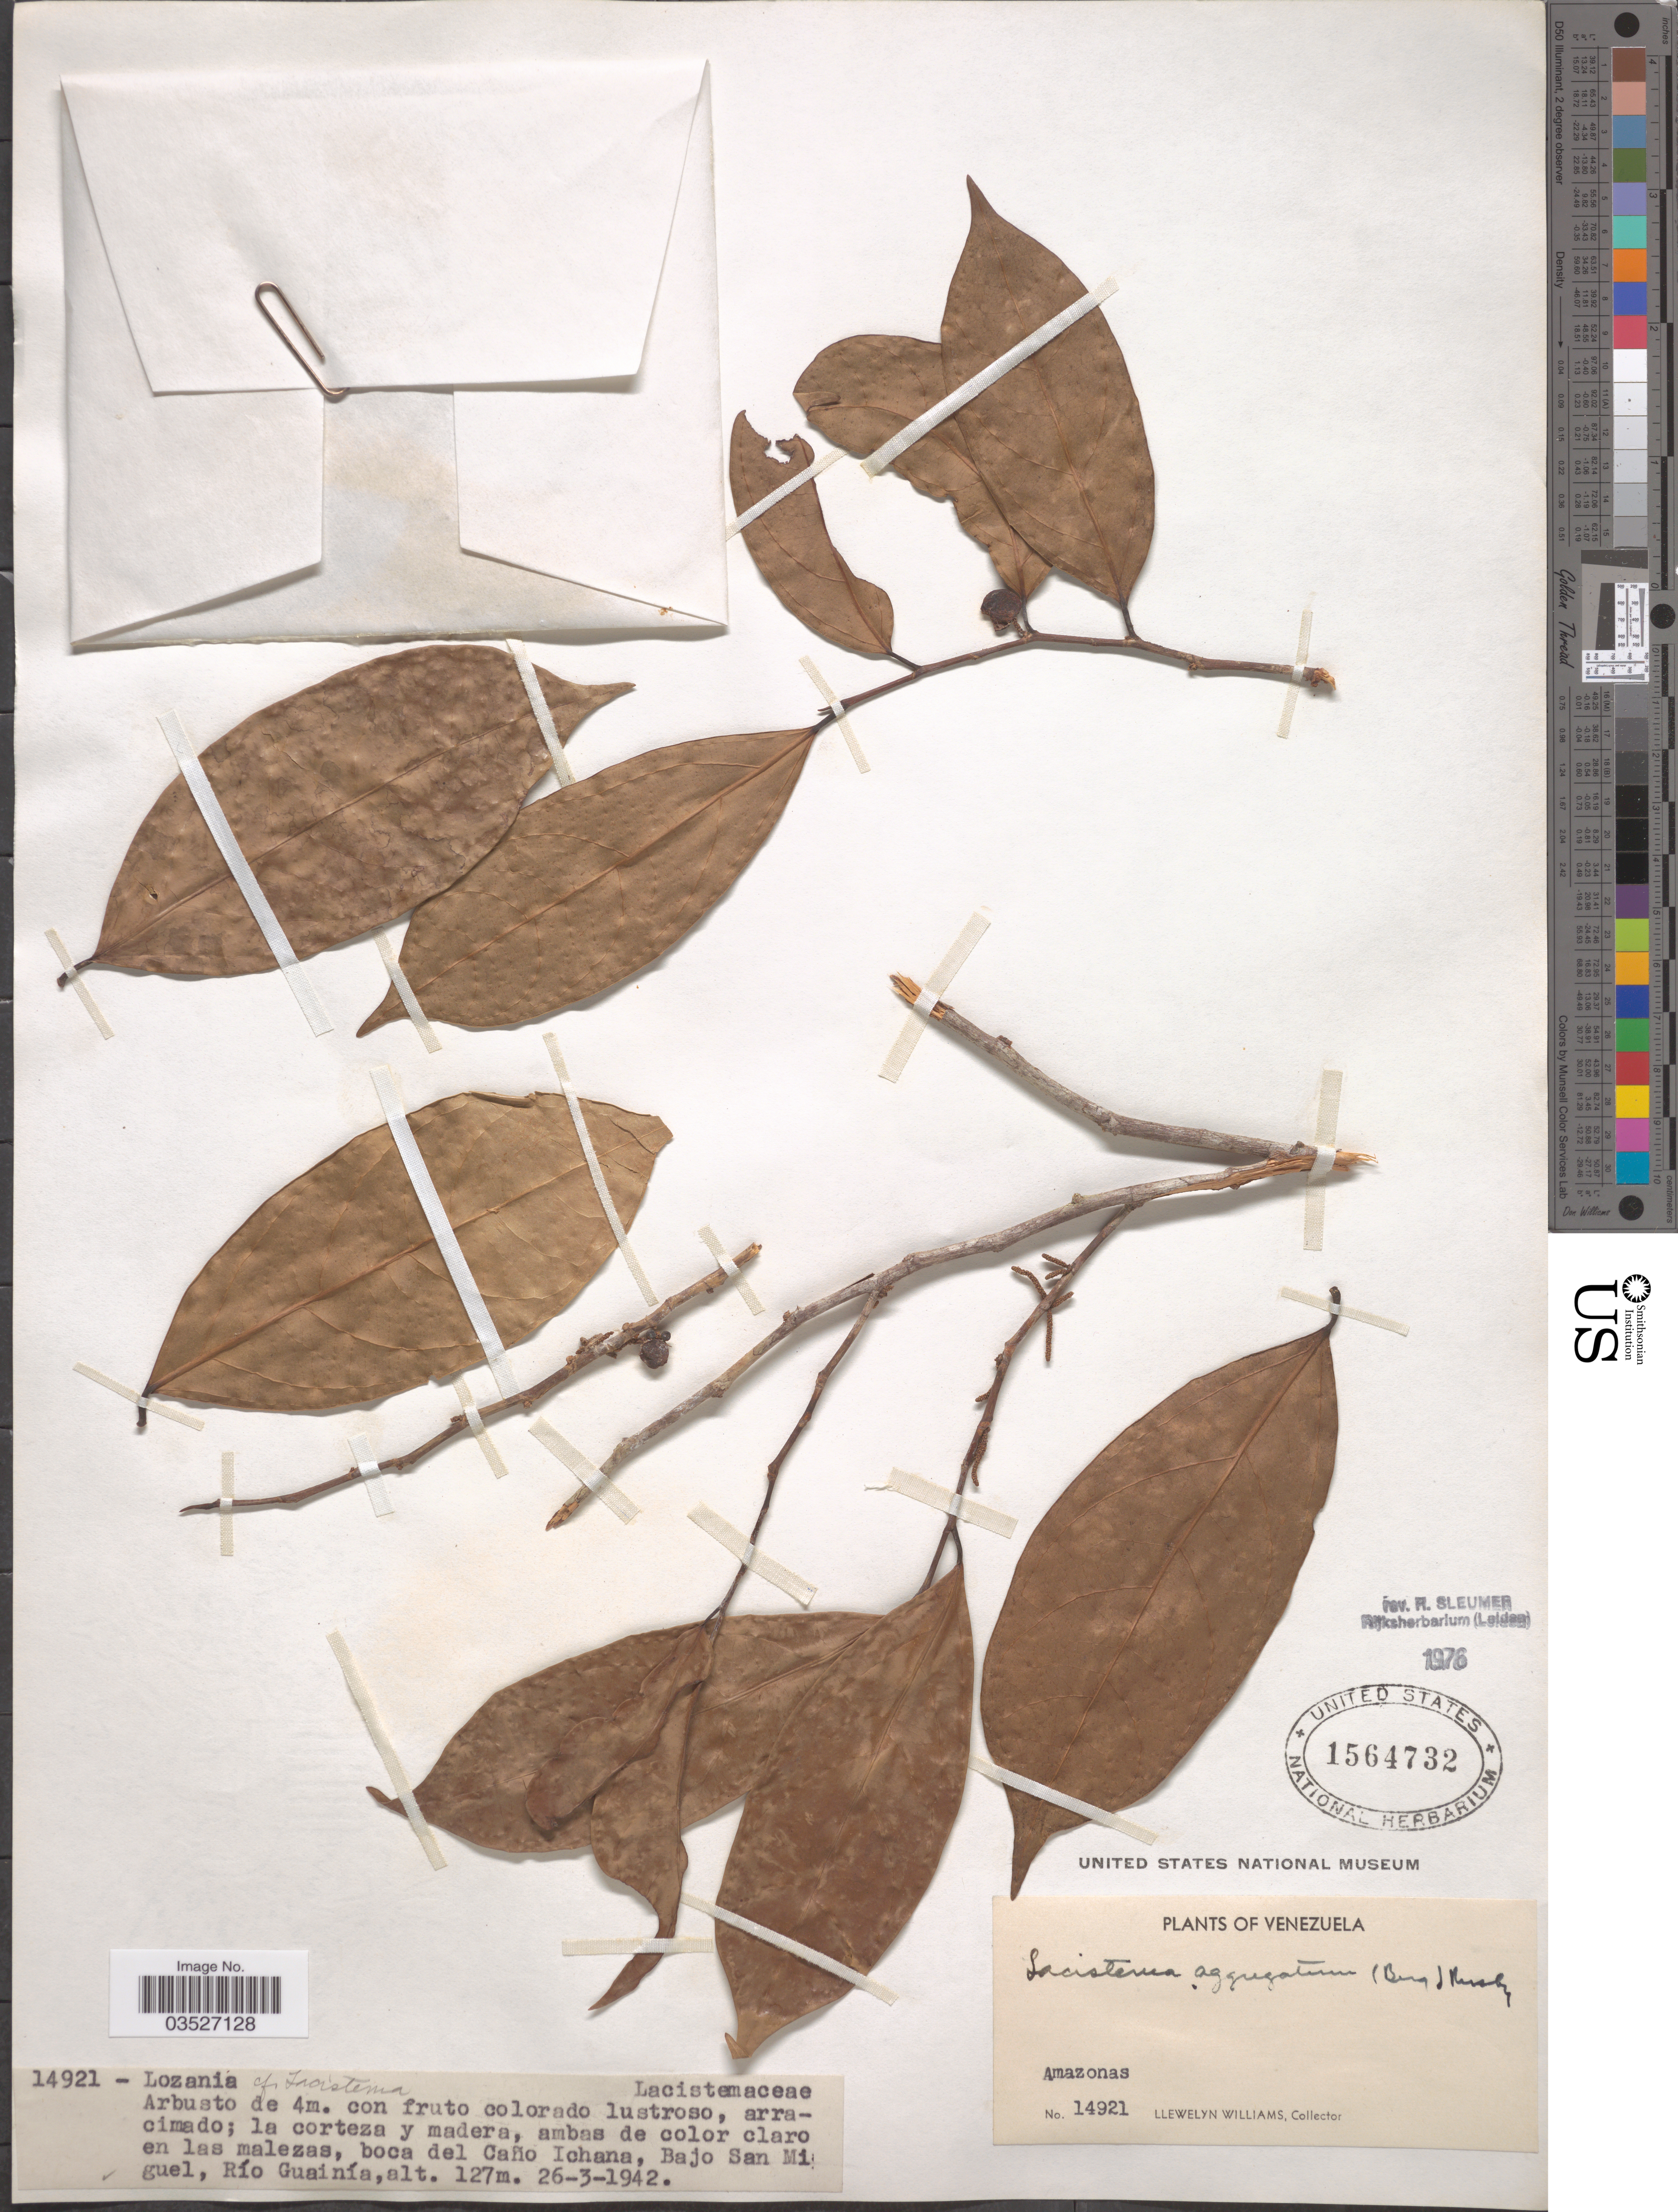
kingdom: Plantae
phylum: Tracheophyta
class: Magnoliopsida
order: Malpighiales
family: Lacistemataceae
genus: Lacistema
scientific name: Lacistema aggregatum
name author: (P.J. Bergius) Rusby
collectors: Ll. Williams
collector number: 14921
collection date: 1942-03-26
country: Venezuela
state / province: Amazonas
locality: Boca del Caño Ichana, Bajo San Miguel, Río Guainía.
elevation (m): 127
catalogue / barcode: US 1564732